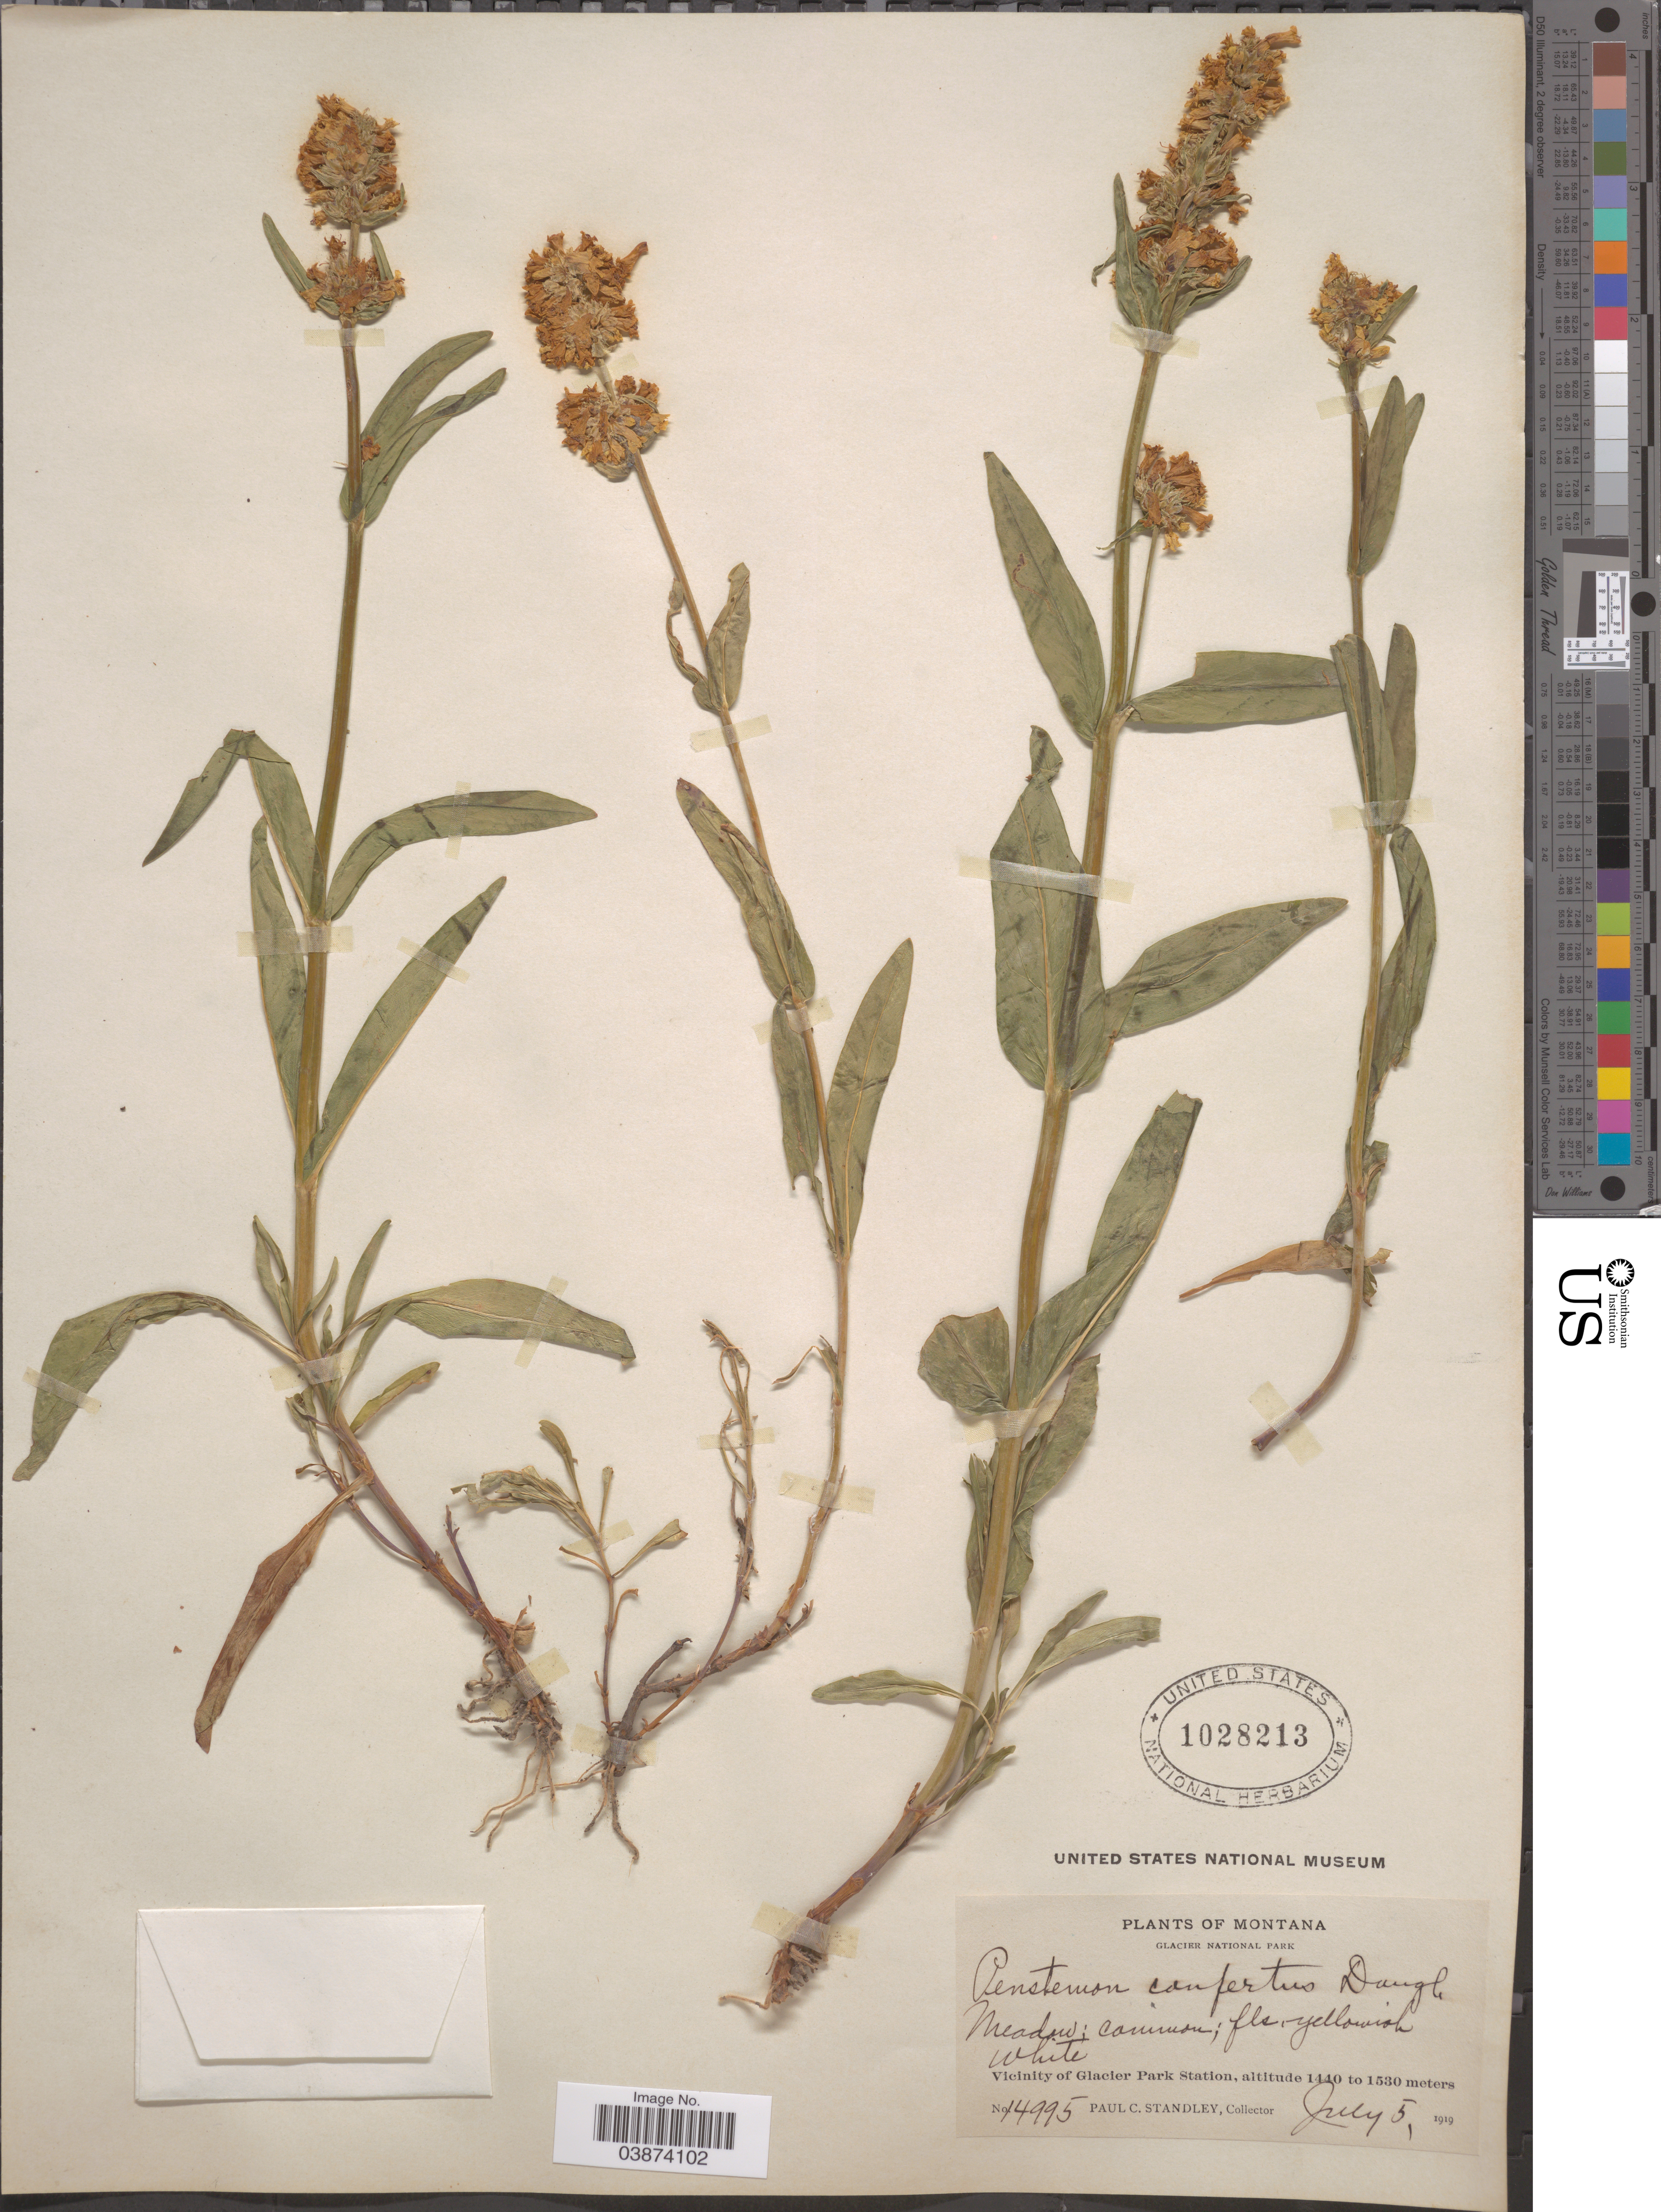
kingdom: Plantae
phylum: Tracheophyta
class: Magnoliopsida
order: Lamiales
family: Plantaginaceae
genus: Penstemon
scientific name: Penstemon confertus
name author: Douglas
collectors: P. C. Standley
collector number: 14995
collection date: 1919-07-05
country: United States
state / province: Montana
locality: Glacier National Park. Vicinity of Glacier Park Station.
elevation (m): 1440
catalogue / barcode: US 1028213